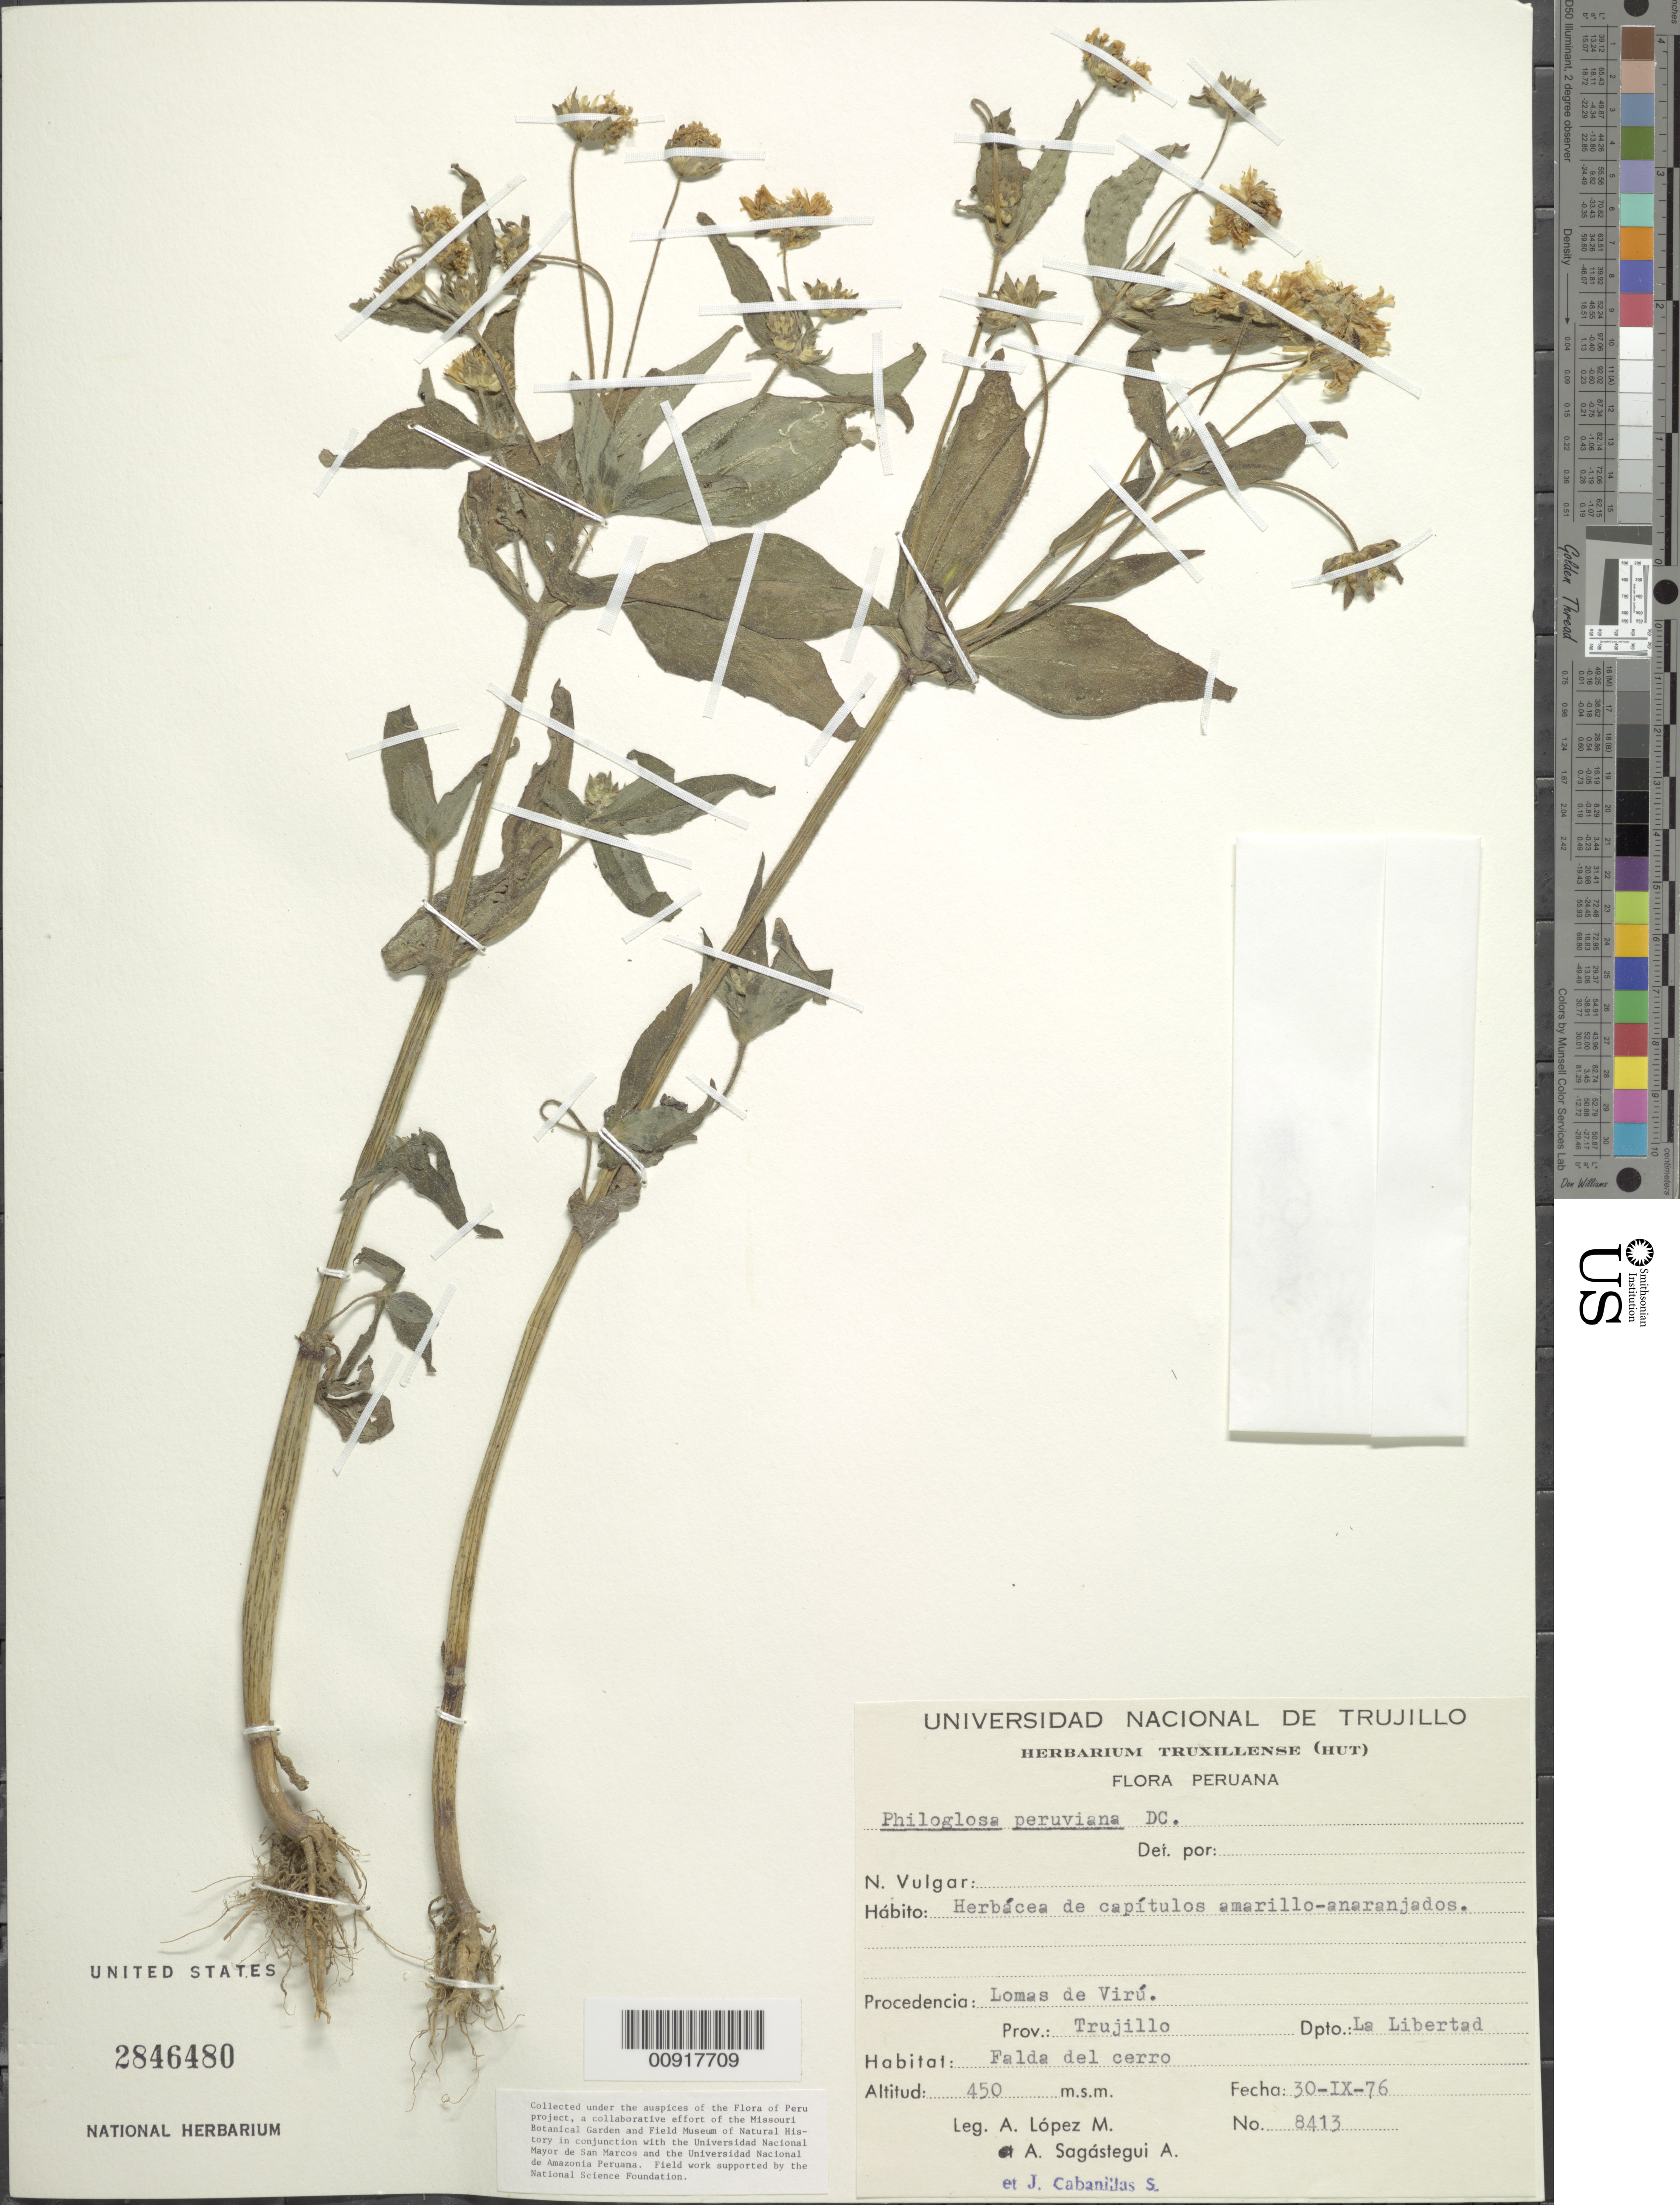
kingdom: Plantae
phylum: Tracheophyta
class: Magnoliopsida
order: Asterales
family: Asteraceae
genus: Philoglossa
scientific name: Philoglossa peruviana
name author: DC.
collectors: M. Lopez, A. Sagástegui A. & J. Cabanillas S.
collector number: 8413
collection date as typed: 30 September 1976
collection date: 1976-09-30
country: Peru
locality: Prov. Trujillo, Dpto. La Libertad, Lomas de Virú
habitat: Falda del cerro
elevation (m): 450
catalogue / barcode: US 2846480